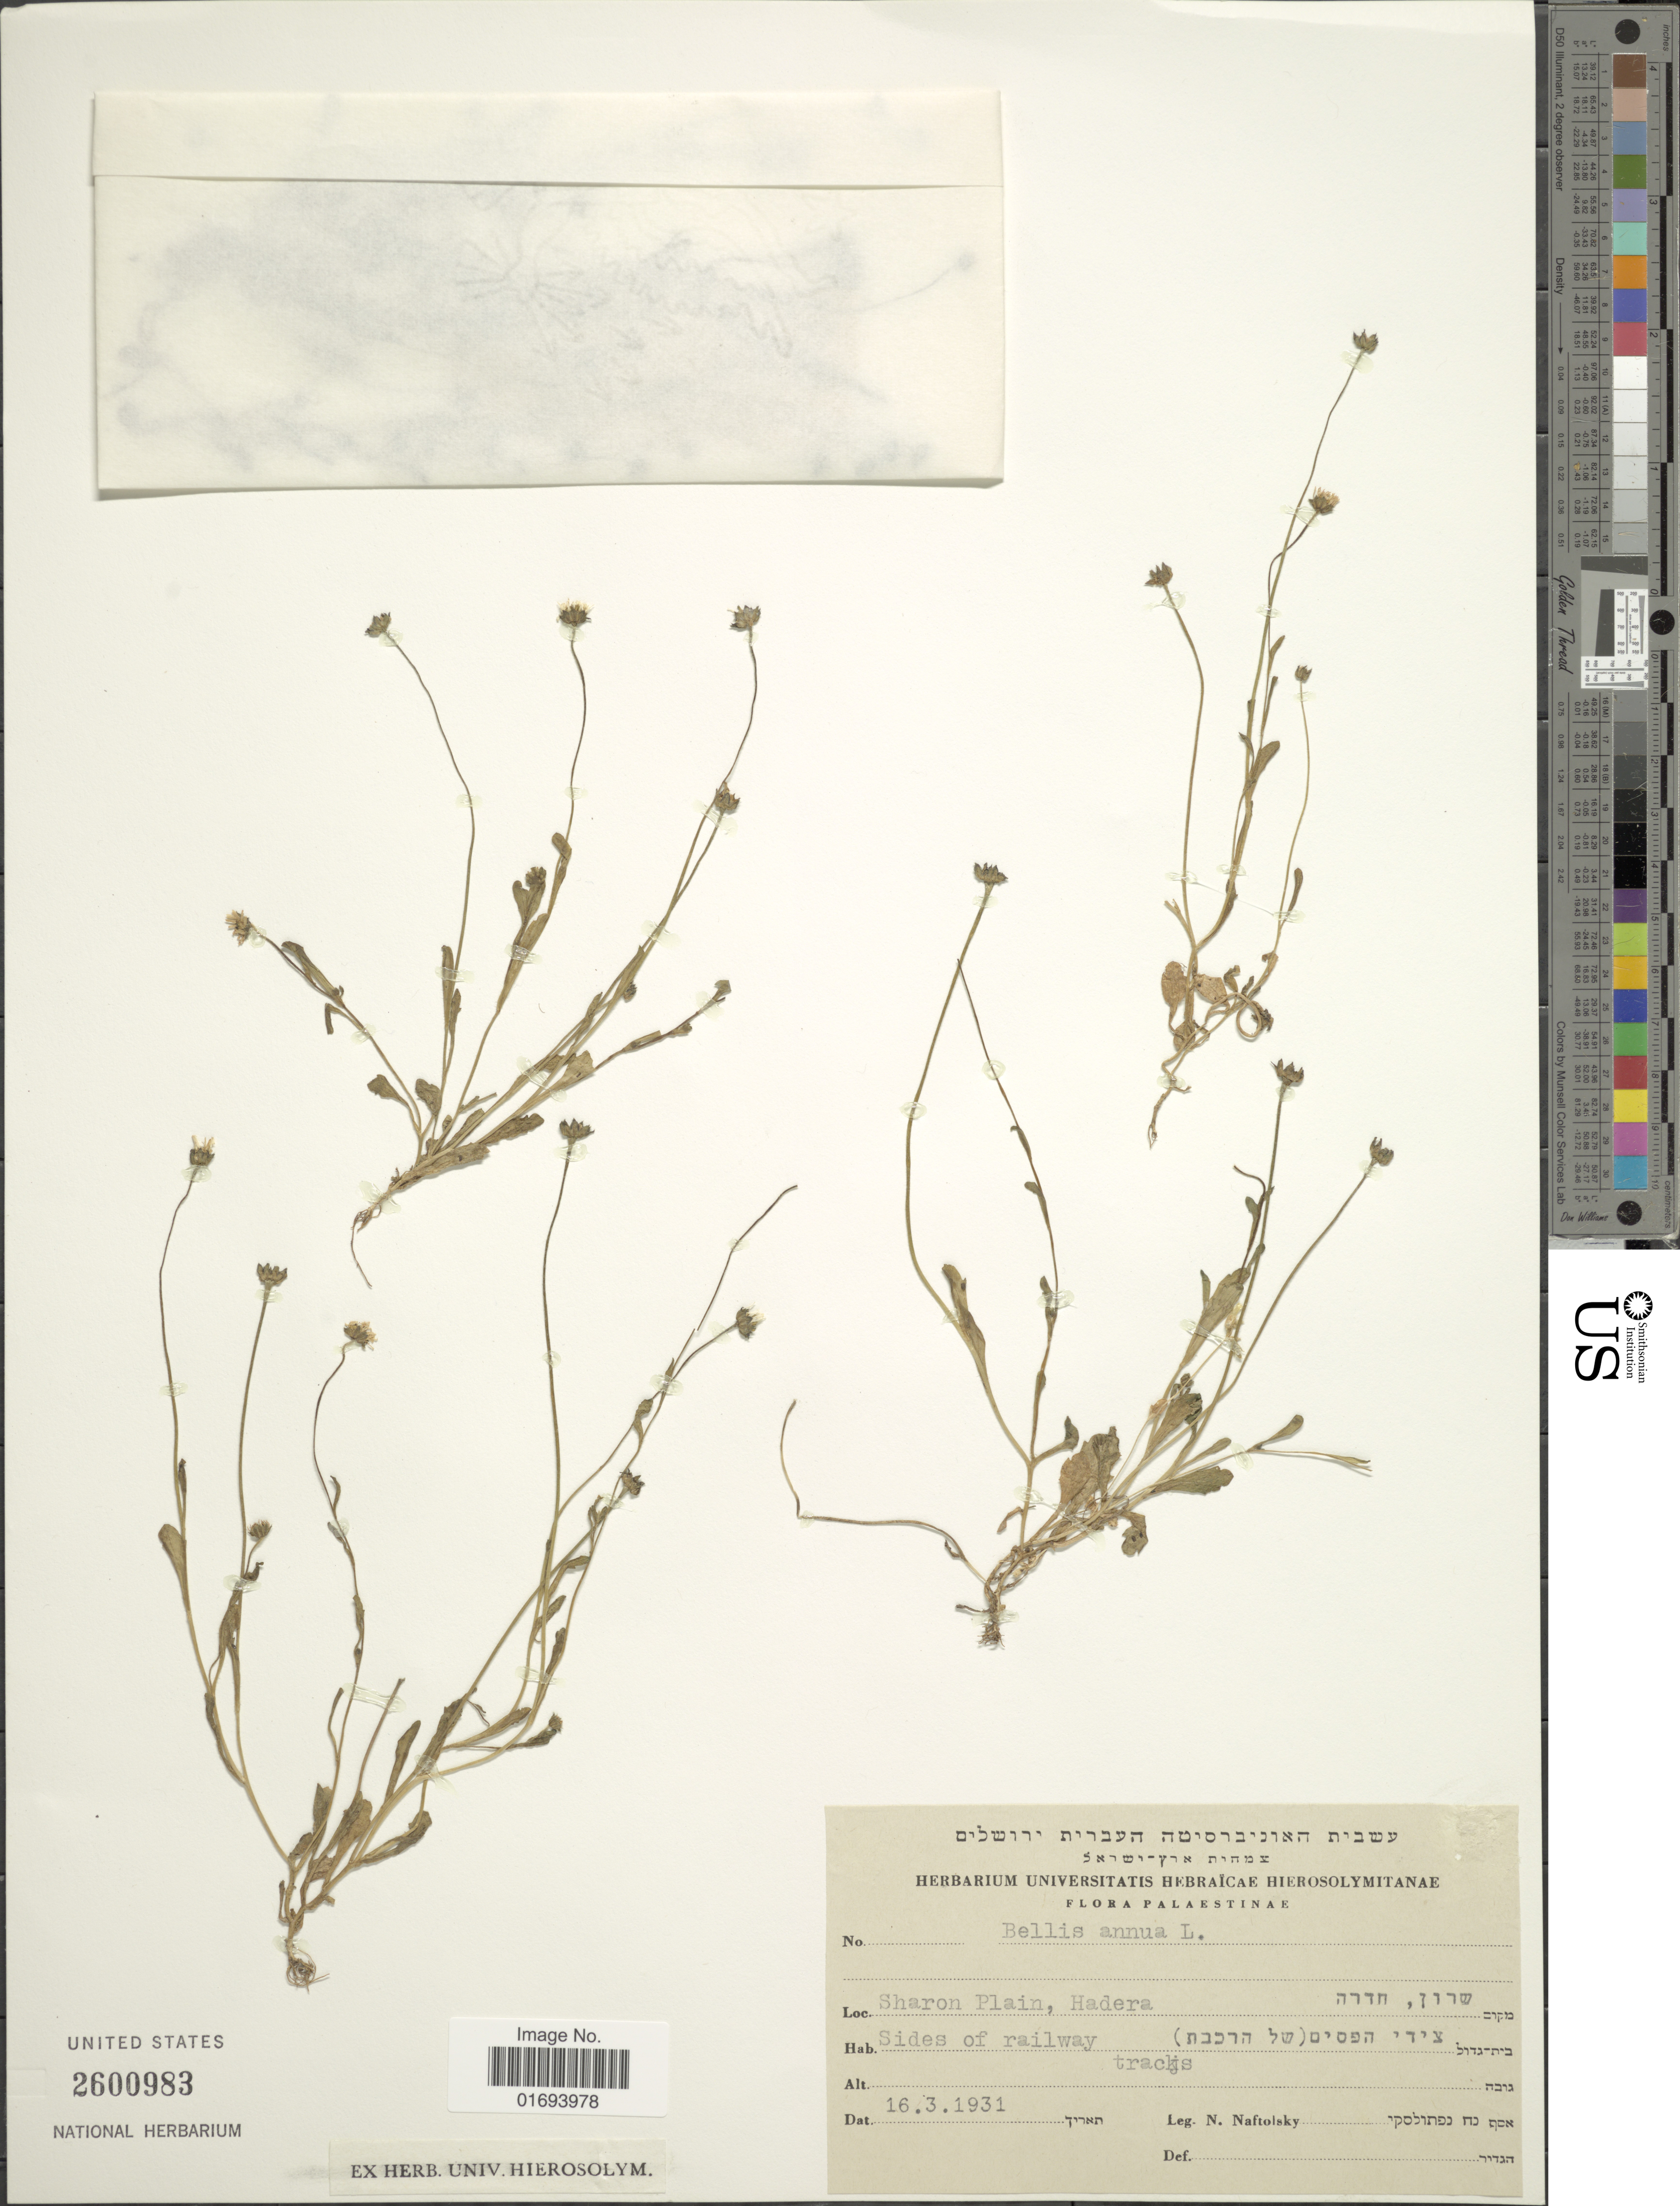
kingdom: Plantae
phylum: Tracheophyta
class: Magnoliopsida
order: Asterales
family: Asteraceae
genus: Bellis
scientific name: Bellis annua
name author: L.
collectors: N. Naftolsky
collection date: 1931-03-16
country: Israel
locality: Sharon plain, Hadera. Sides of railway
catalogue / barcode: US 2600983